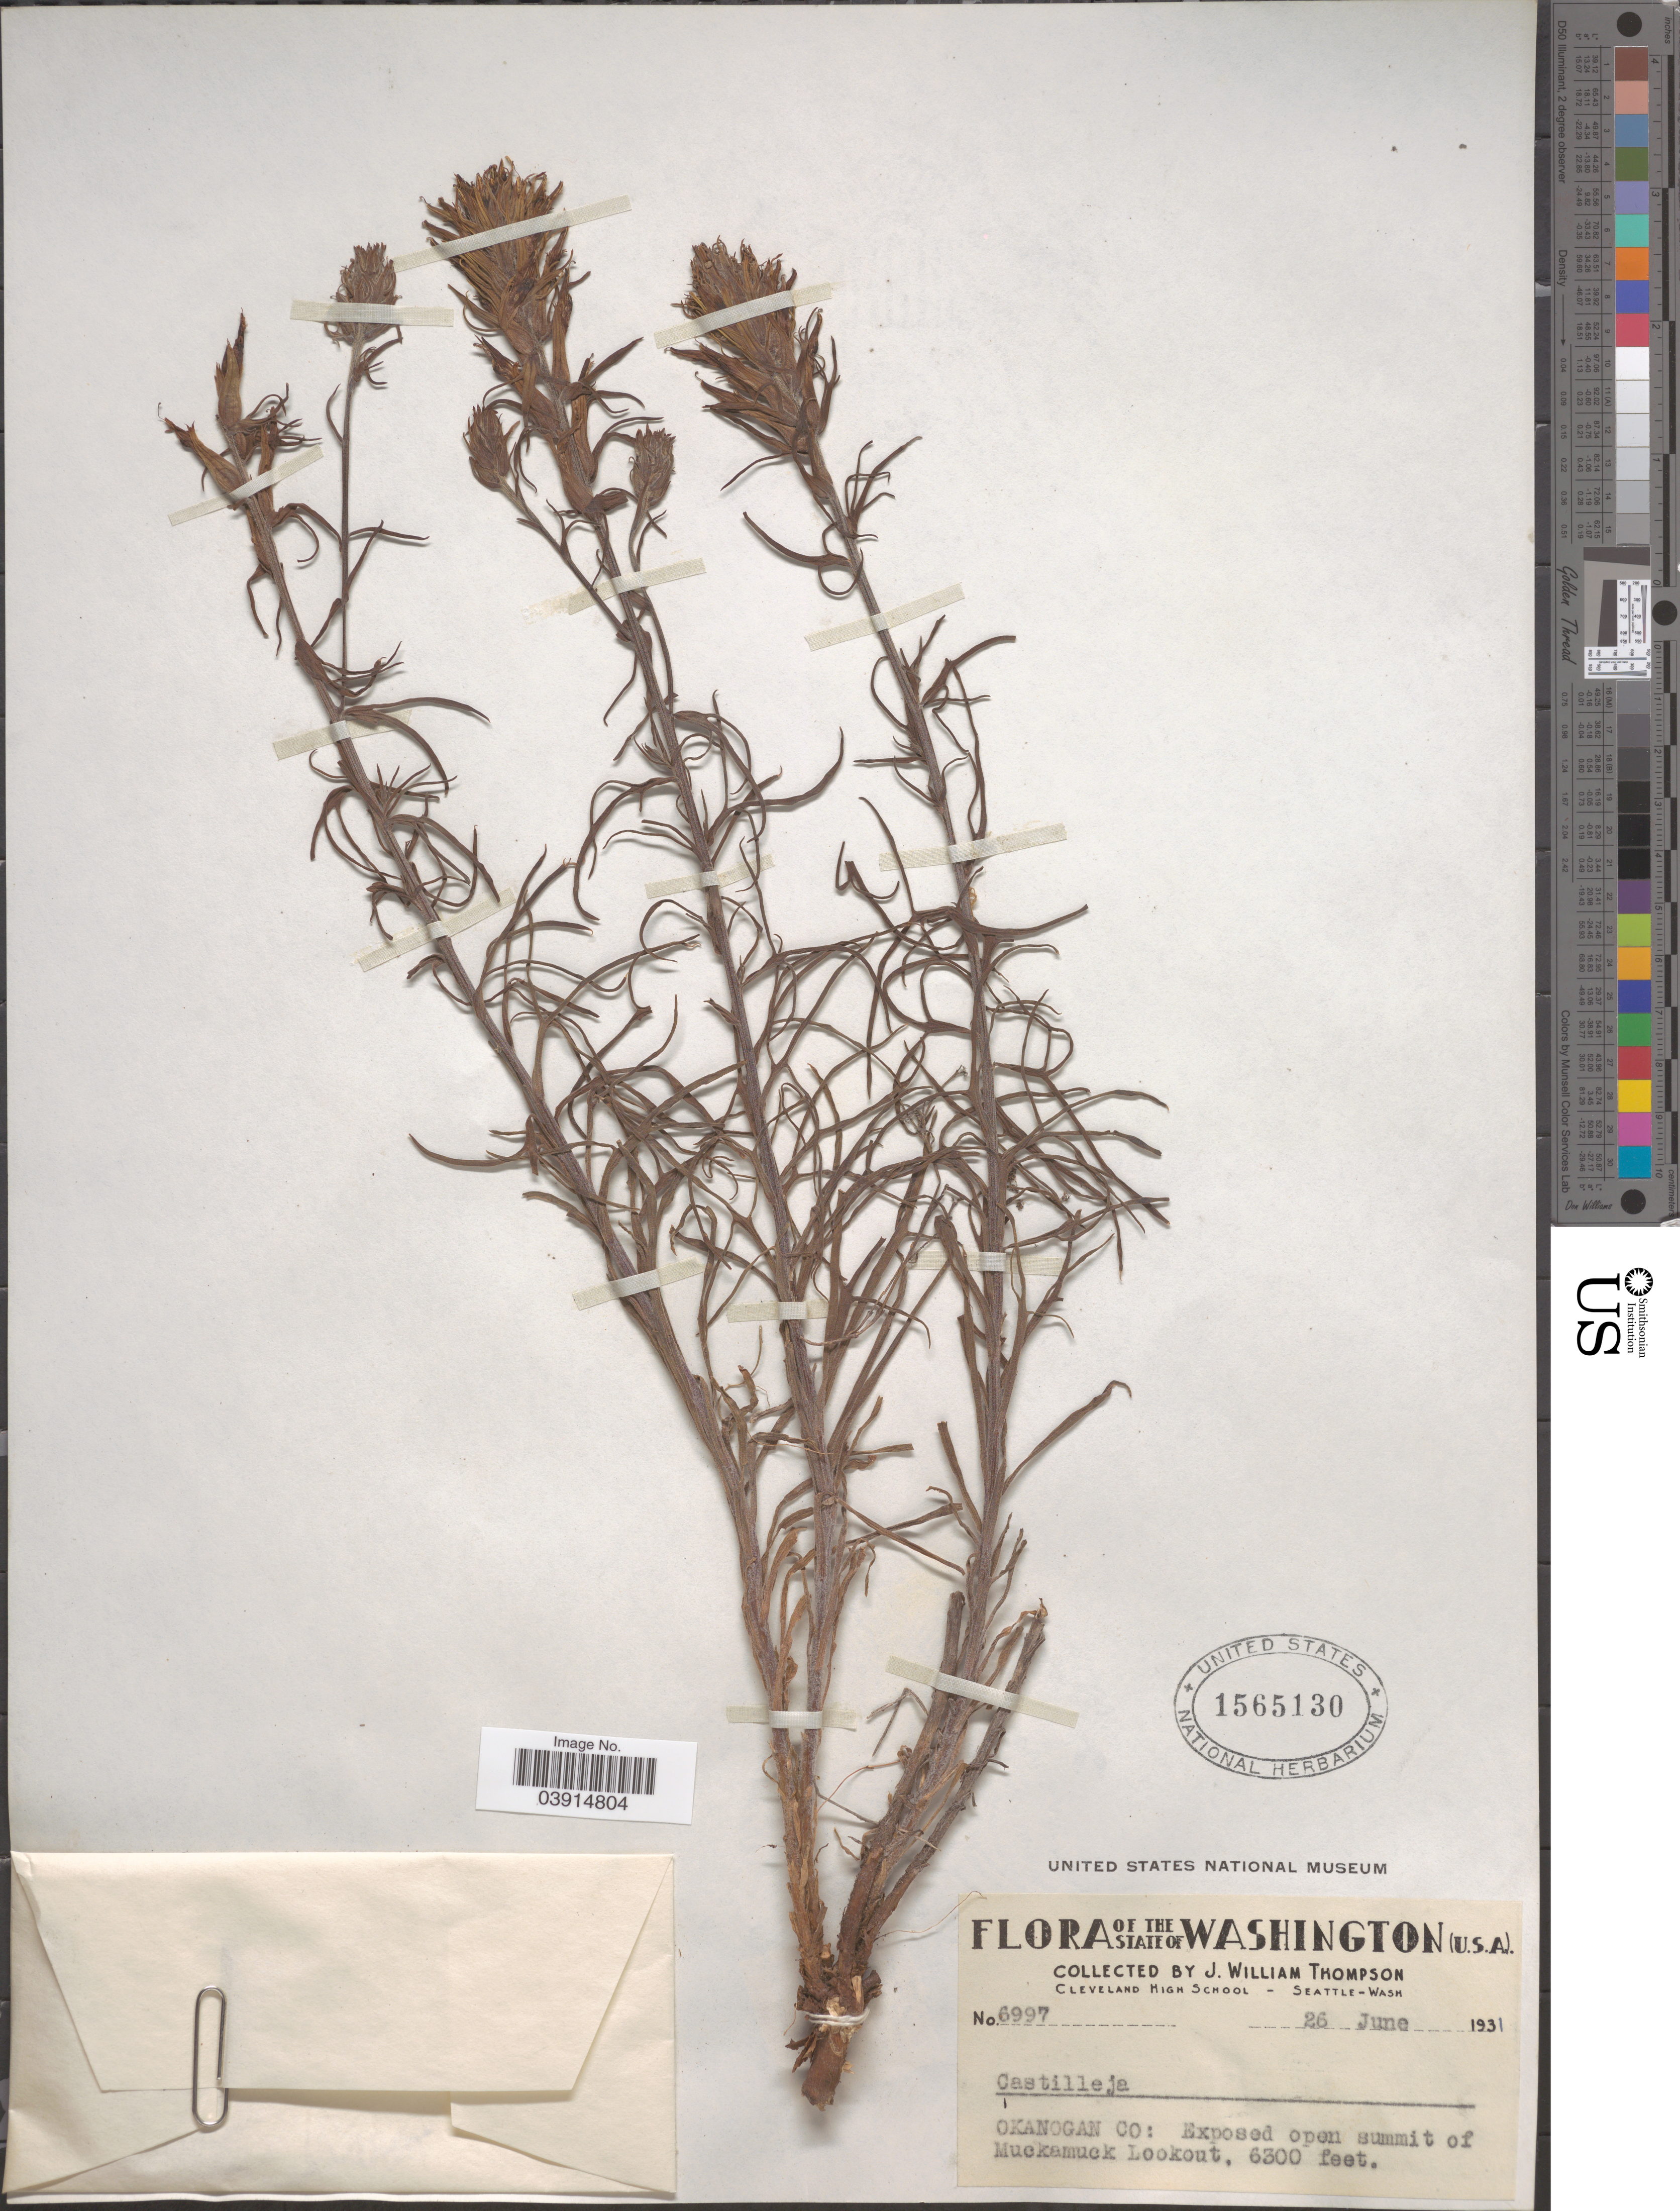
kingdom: Plantae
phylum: Tracheophyta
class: Magnoliopsida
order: Lamiales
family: Orobanchaceae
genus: Castilleja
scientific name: Castilleja sp.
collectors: J. W. Thompson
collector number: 6997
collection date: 1931-06-26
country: United States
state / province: Washington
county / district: Okanogan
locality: Okanogan Co: Exposed open summit of Muckamuck Lookout.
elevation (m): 1920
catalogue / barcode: US 1565130